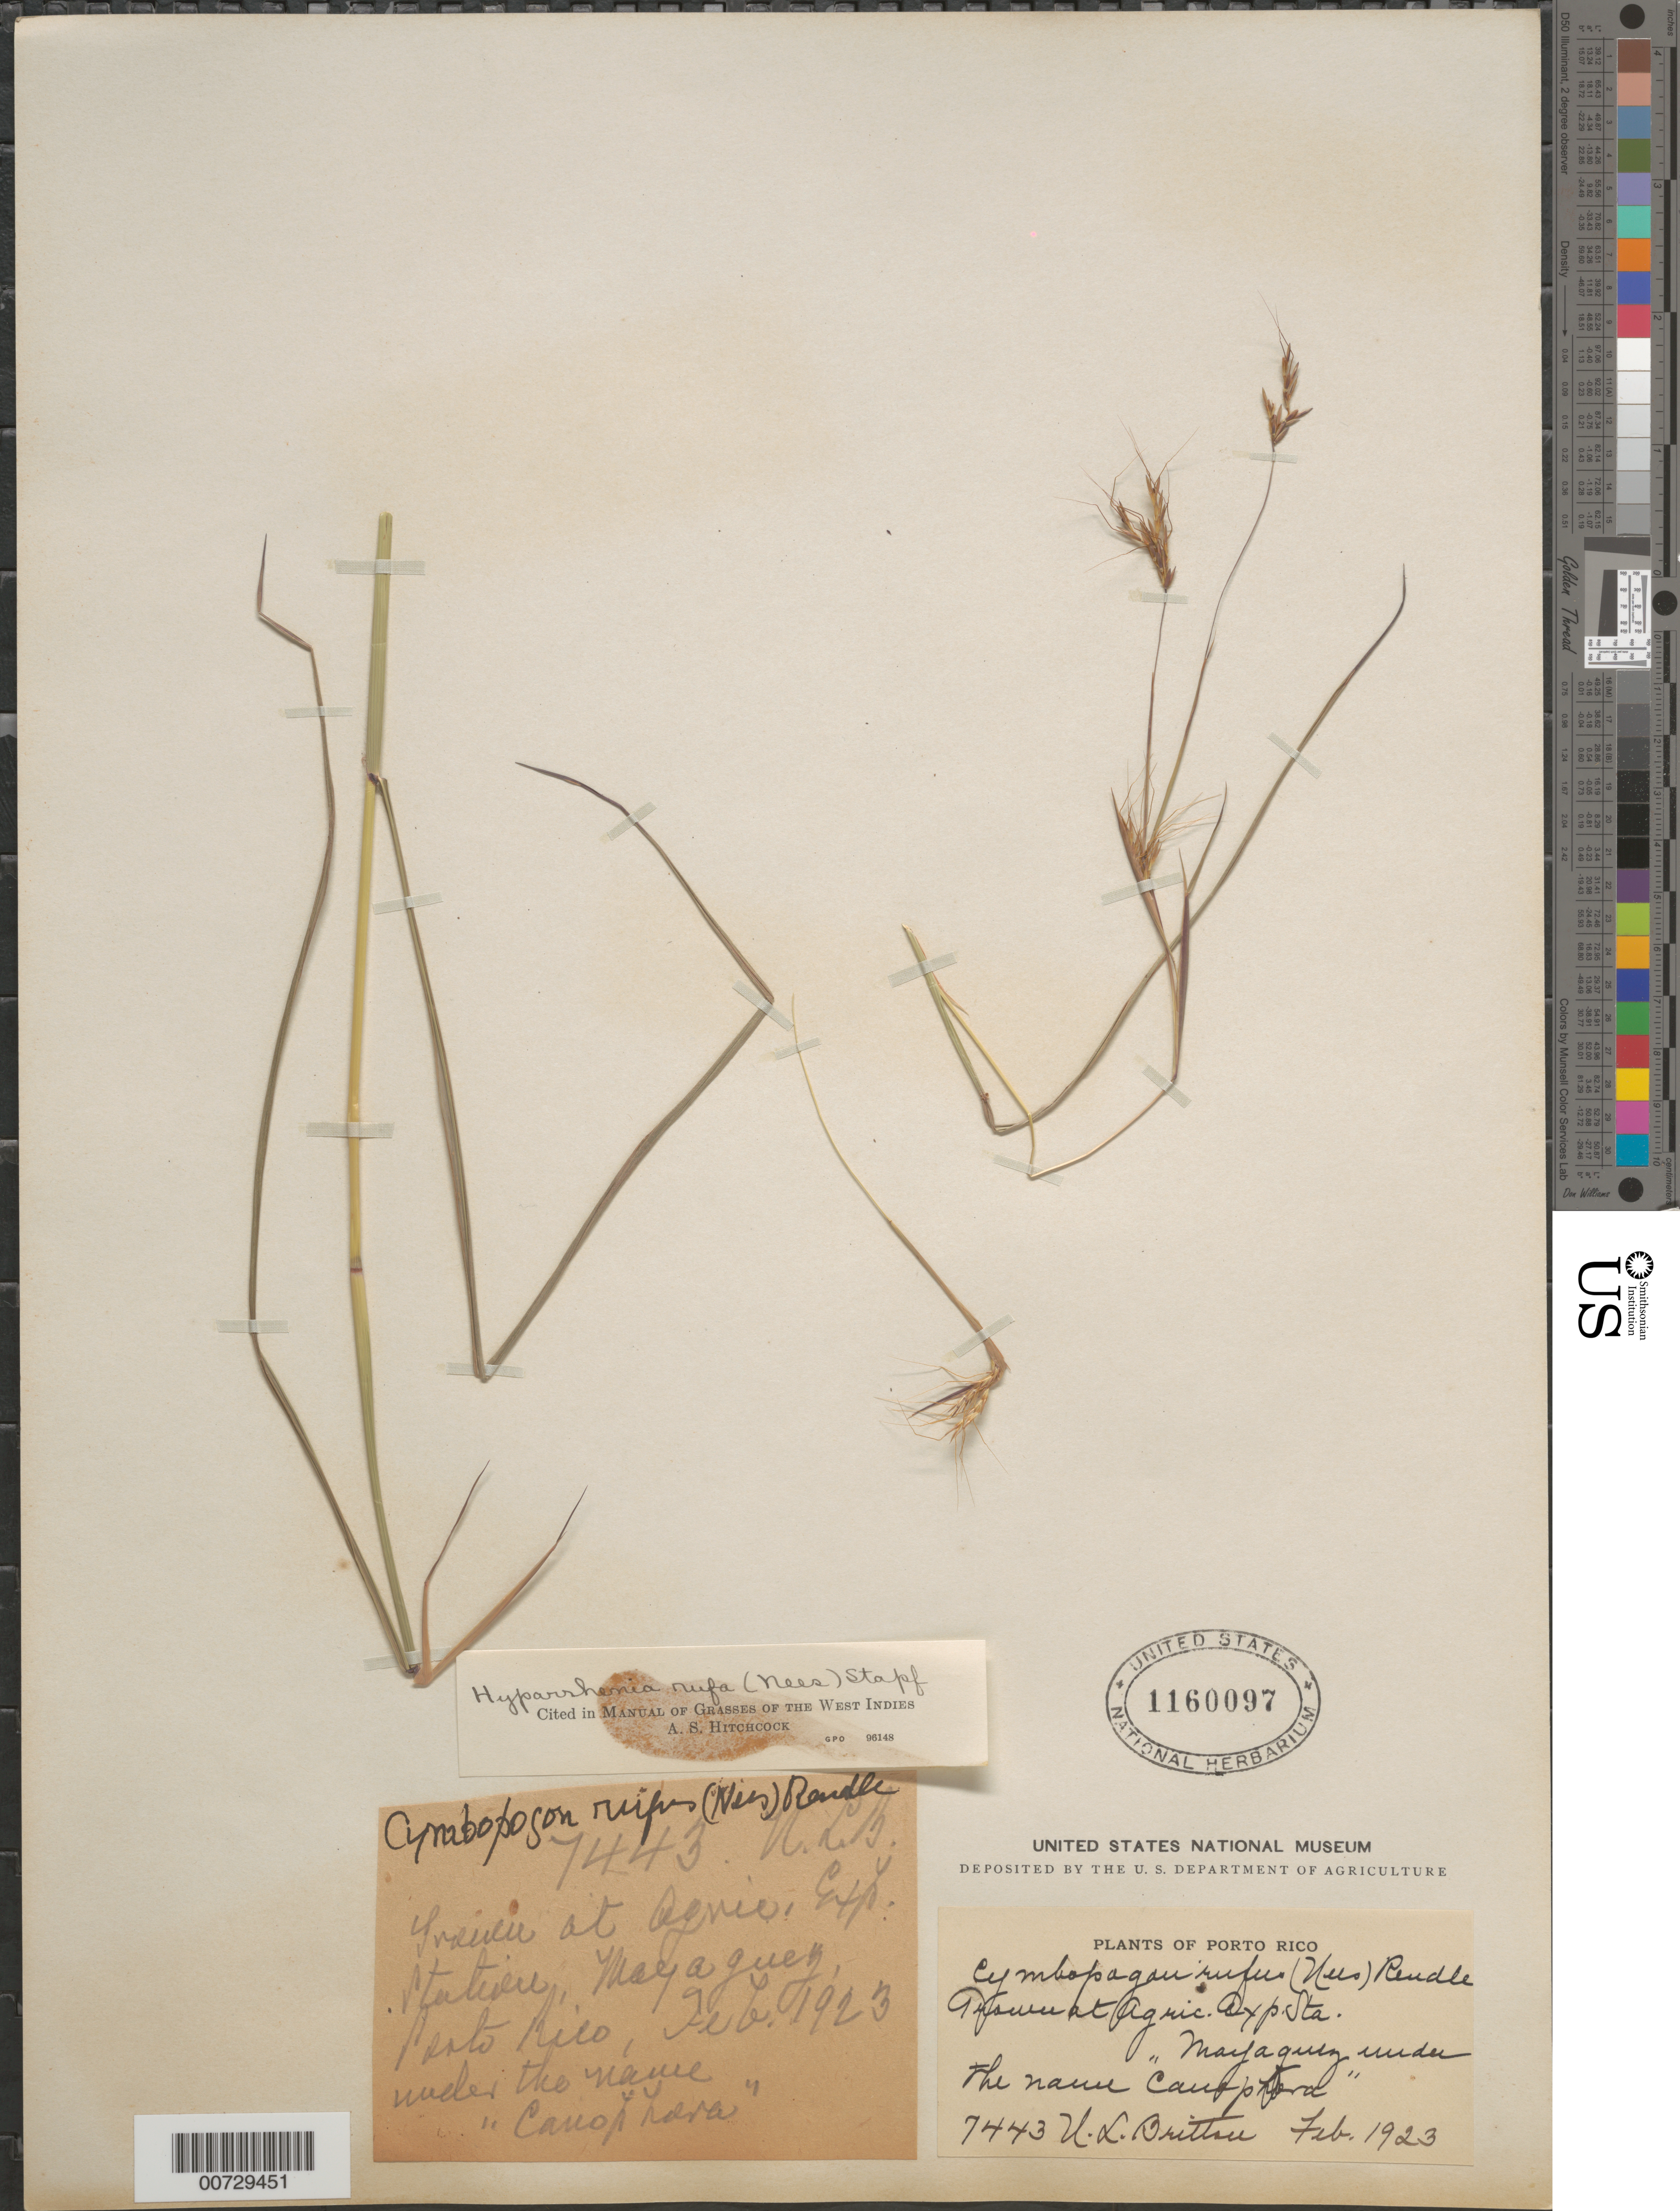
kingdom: Plantae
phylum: Tracheophyta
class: Liliopsida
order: Poales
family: Poaceae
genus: Hyparrhenia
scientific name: Hyparrhenia rufa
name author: (Nees) Stapf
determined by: Hitchcock, Albert S.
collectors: N. Britton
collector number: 7443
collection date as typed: Feb 1923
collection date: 1923-02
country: Puerto Rico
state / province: Mayagüez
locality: Agric. Exp. Station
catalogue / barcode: US 1160097